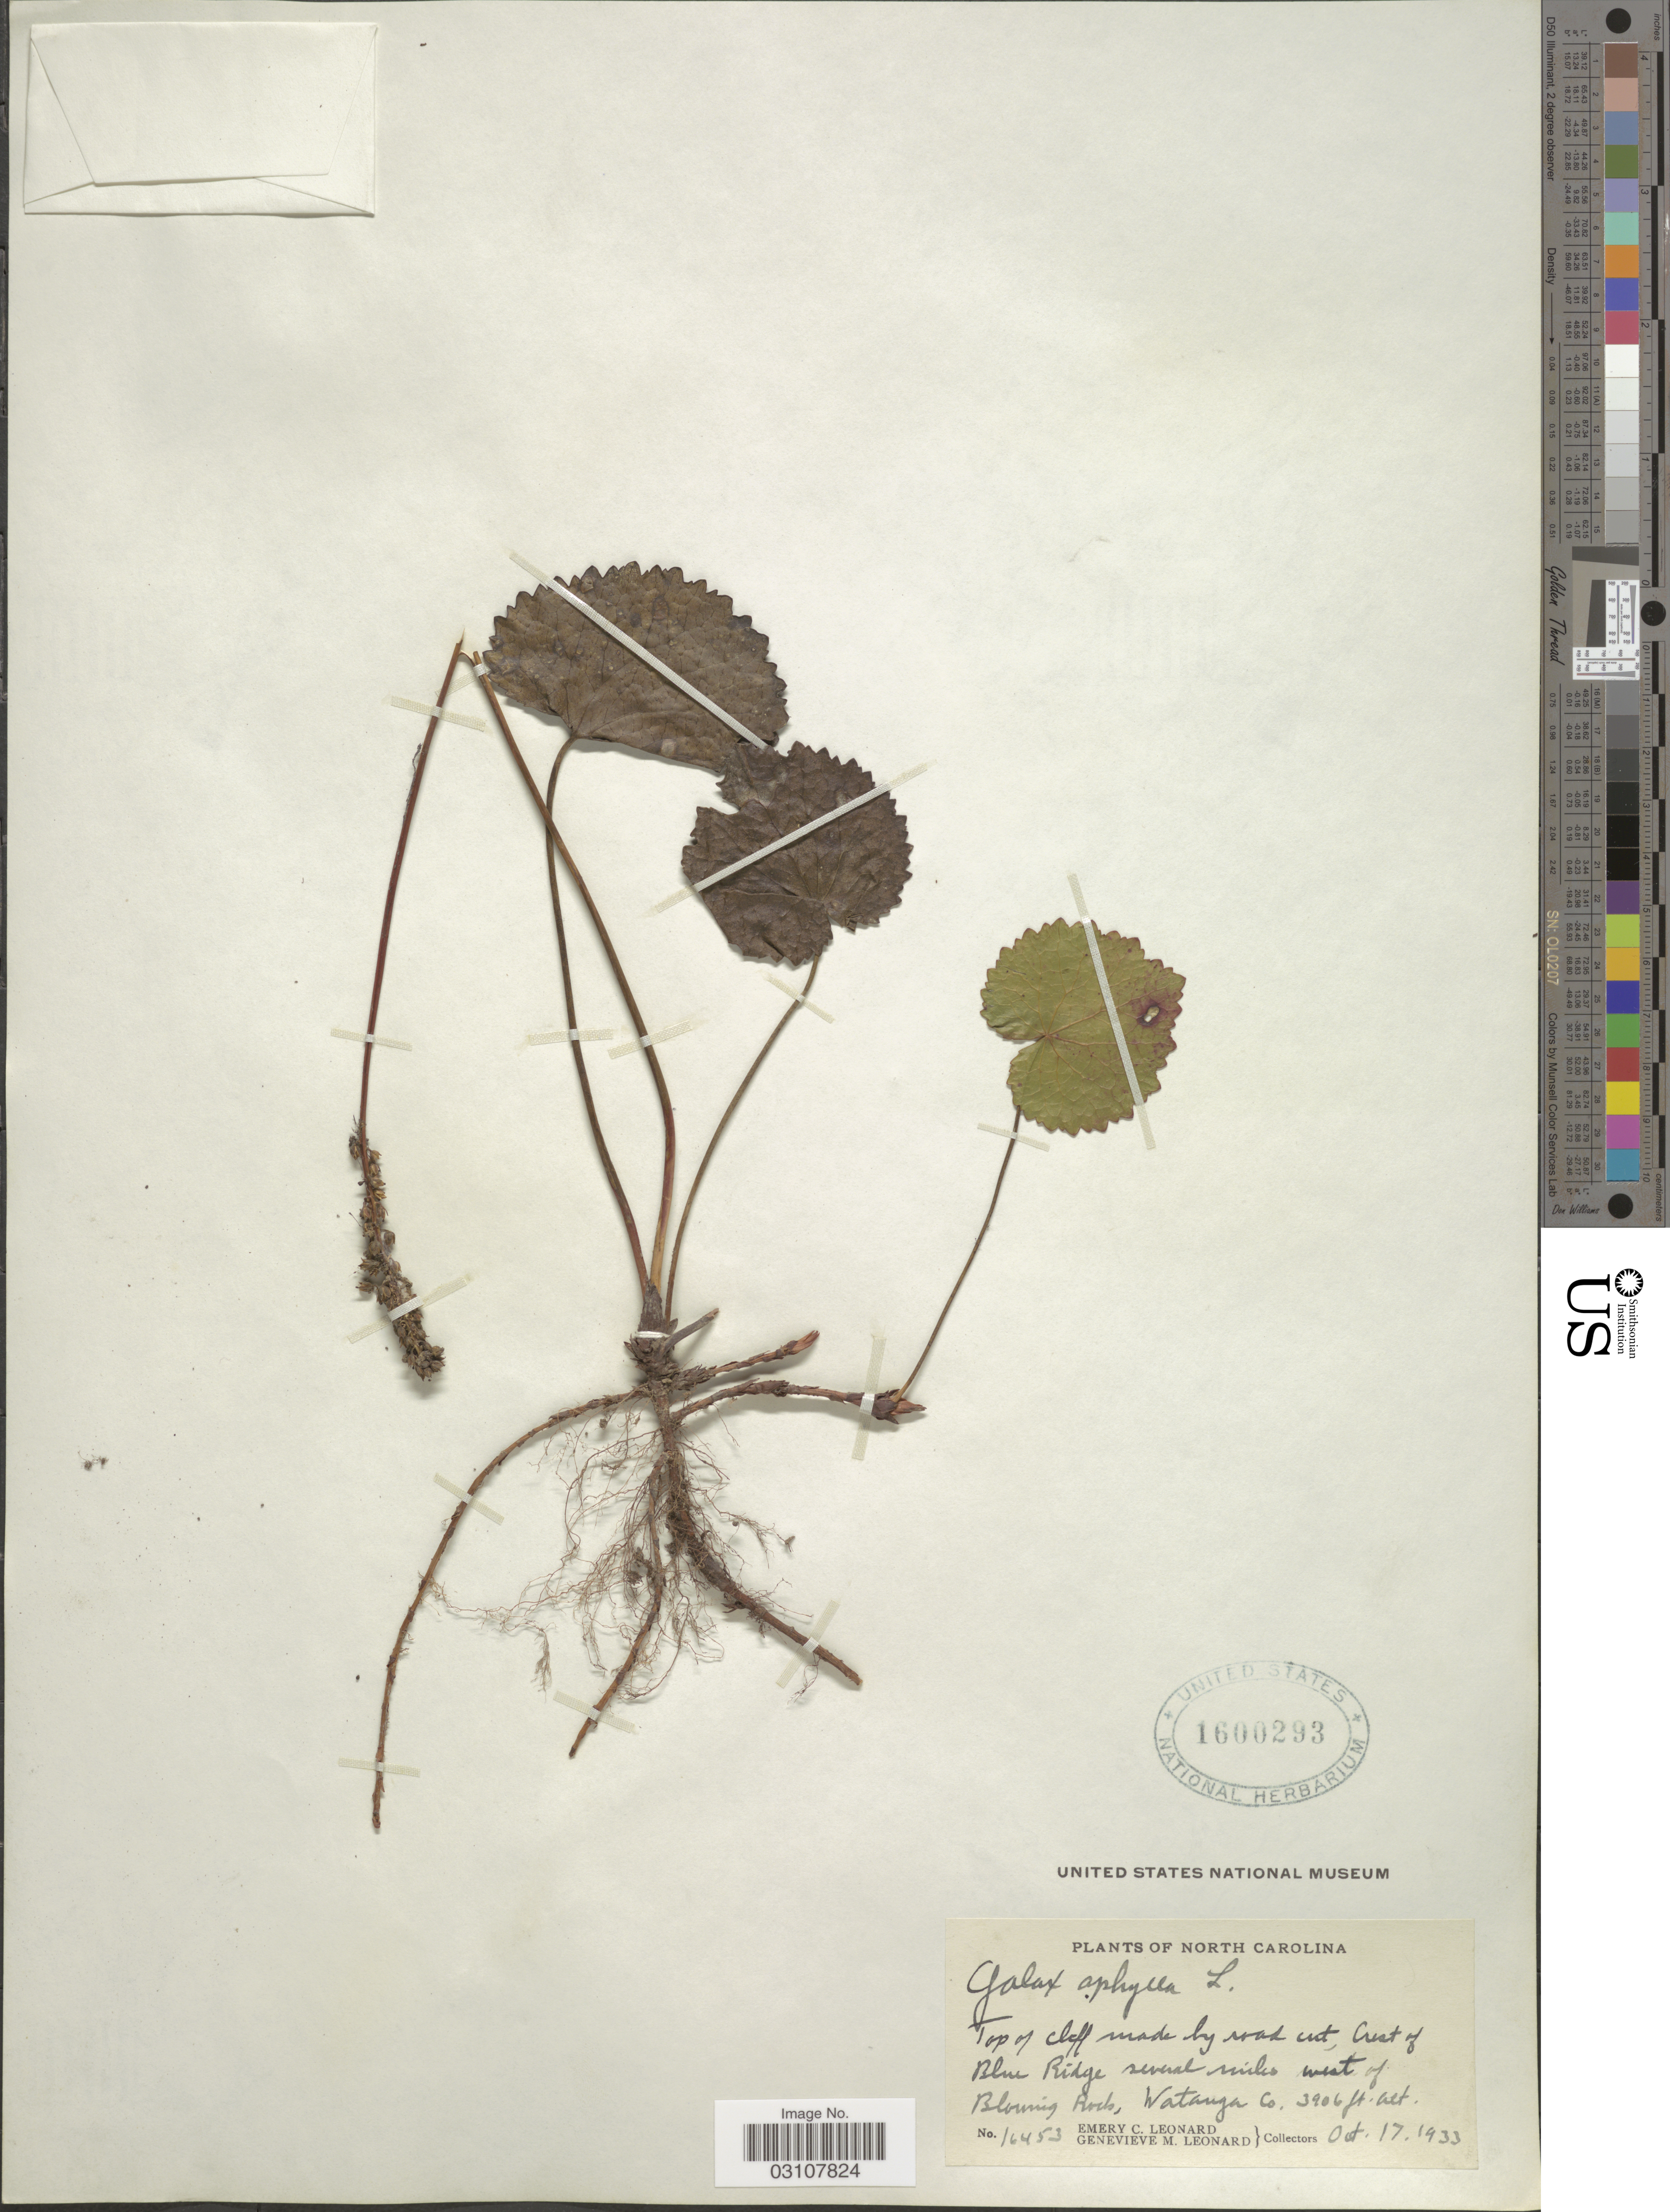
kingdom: Plantae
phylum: Tracheophyta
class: Magnoliopsida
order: Ericales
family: Diapensiaceae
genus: Galax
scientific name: Galax urceolata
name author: (Poir.) Brummitt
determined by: Gaynor, Michelle L., (FLAS), University of Florida (UNITED STATES)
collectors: E. C. Leonard & G. M. Leonard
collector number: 16453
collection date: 1933-10-17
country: United States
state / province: North Carolina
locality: Top of cliff made by road cut, Crest of Blue Ridge several miles west of Blowing Rock, Watauga Co.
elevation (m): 1191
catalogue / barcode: US 1600293